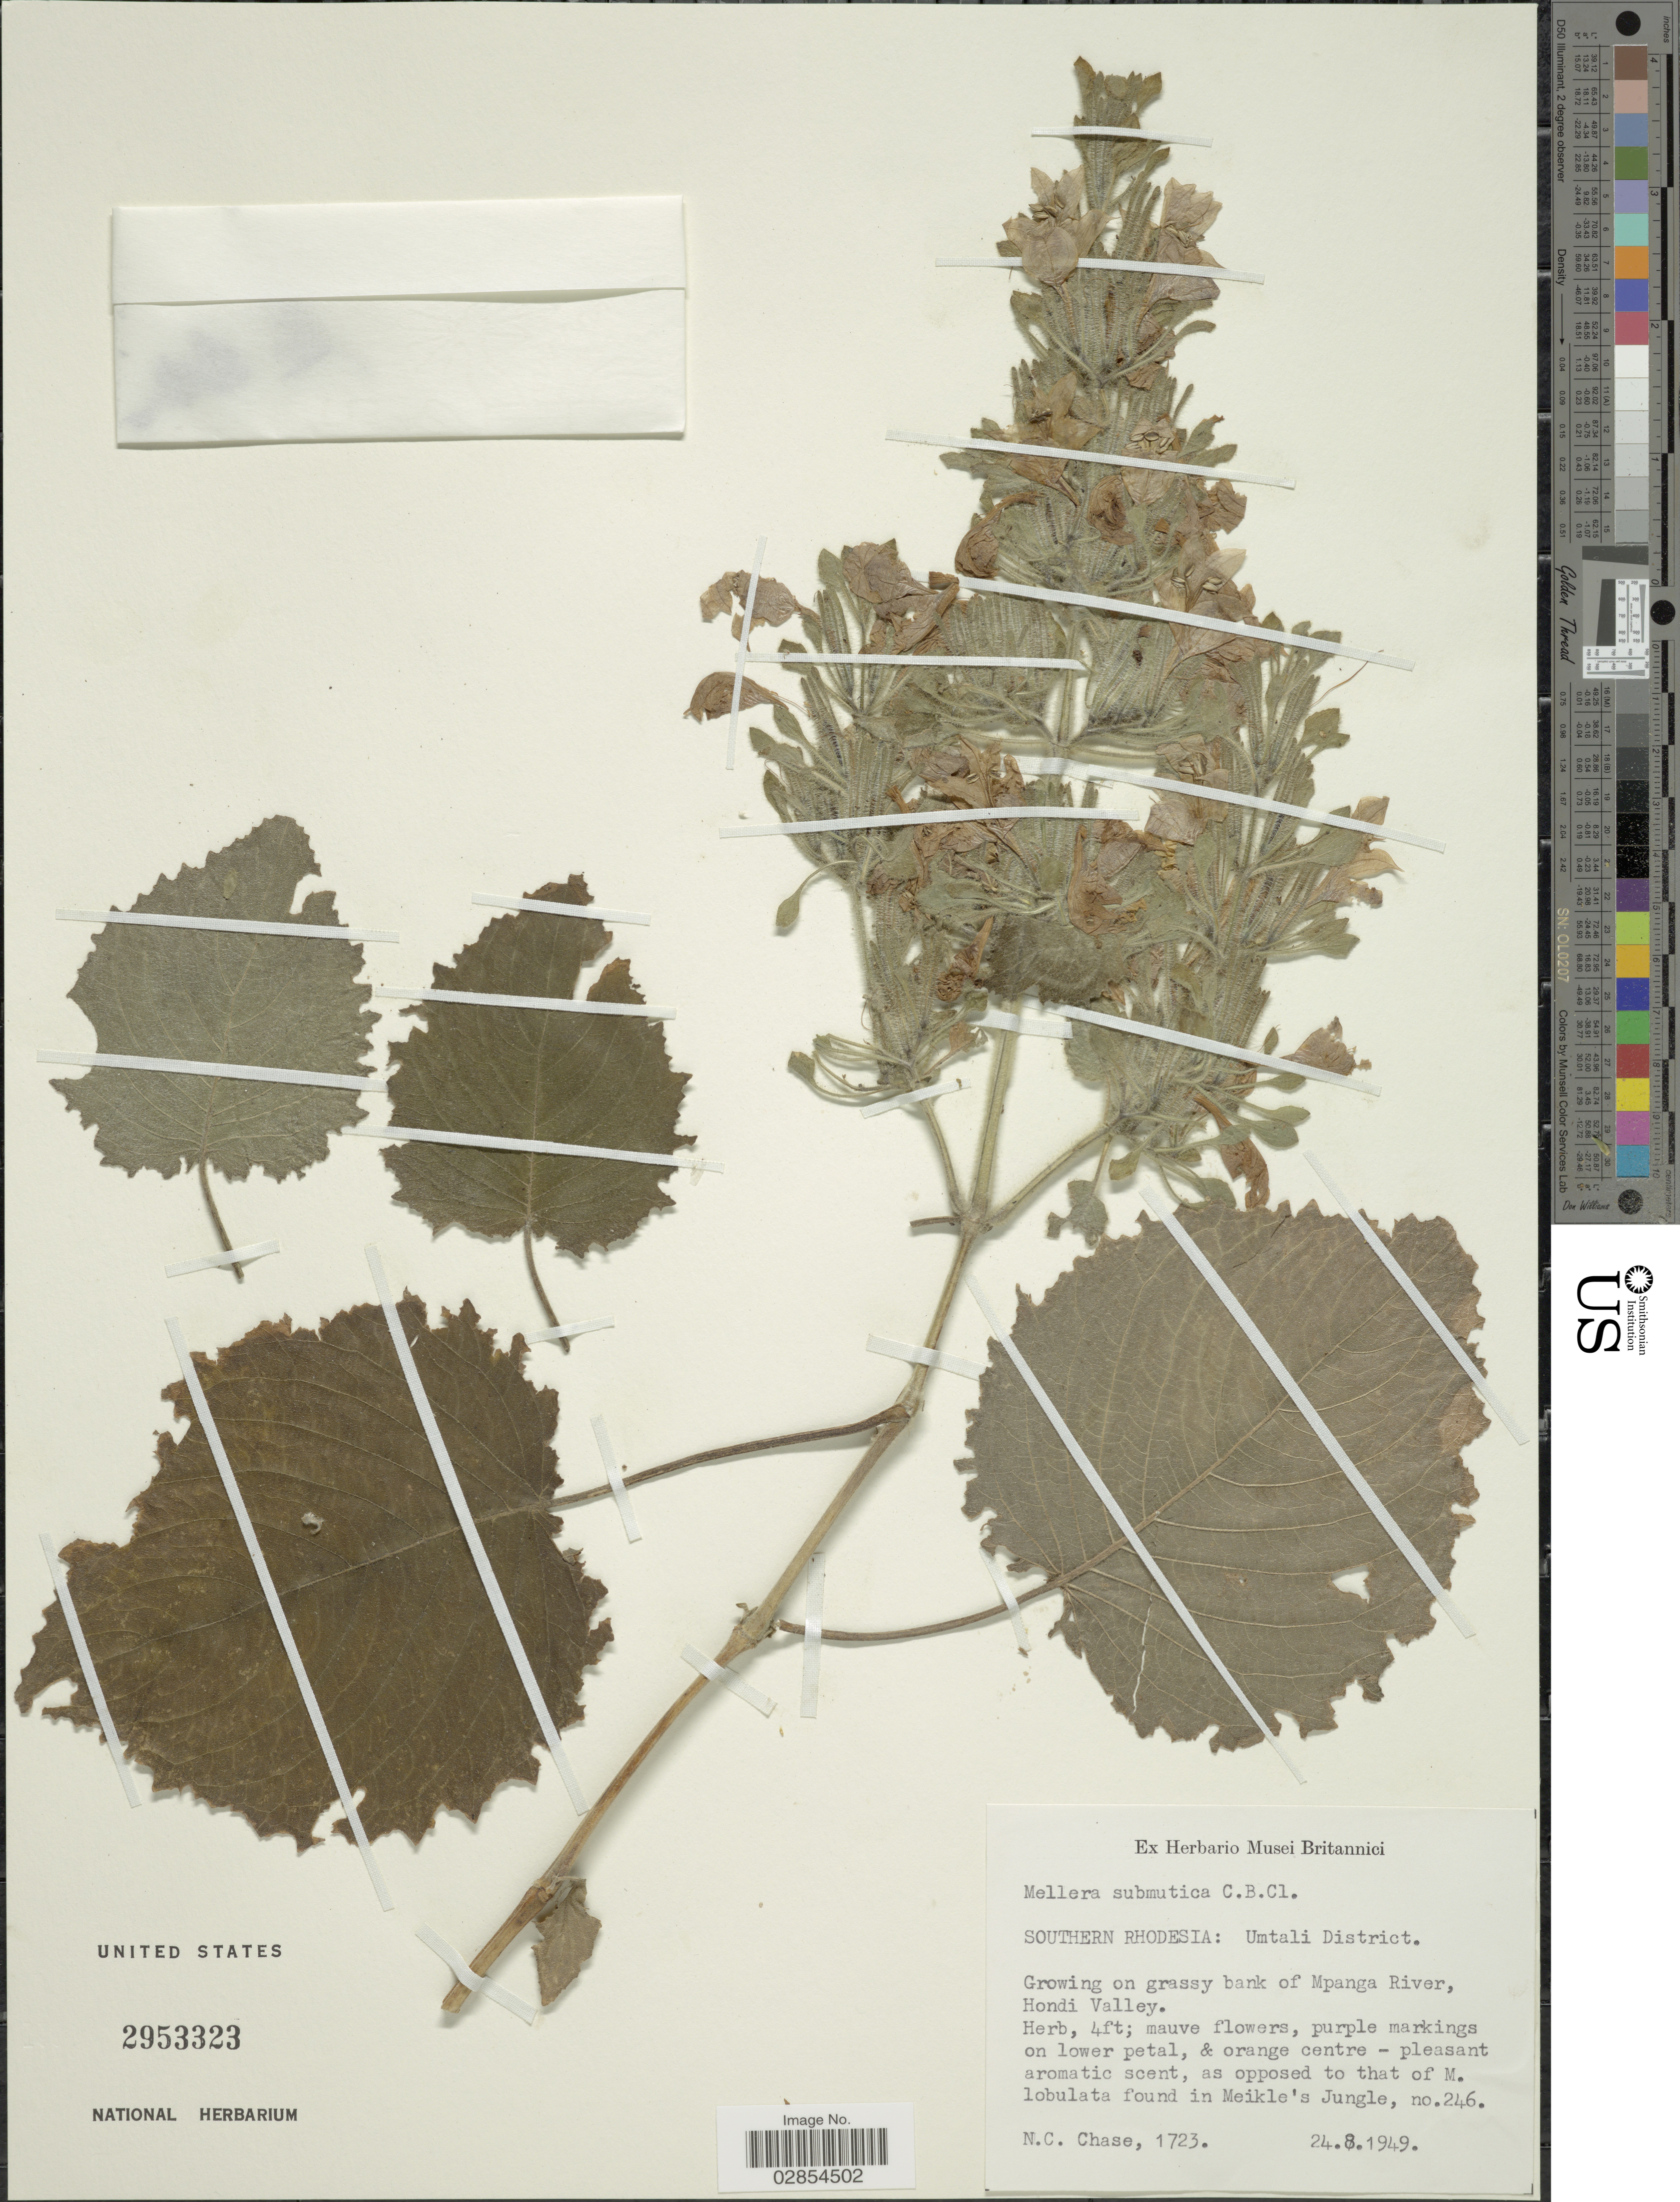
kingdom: Plantae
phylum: Tracheophyta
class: Magnoliopsida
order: Lamiales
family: Acanthaceae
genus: Mellera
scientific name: Mellera submutica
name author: C.B. Clarke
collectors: N. C. Chase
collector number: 1723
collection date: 1949-08-24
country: Zimbabwe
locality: Southern Rhodesia: Umtali District. Growing on grassy bank of Mpanga River, Hondi Valley.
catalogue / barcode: US 2953323